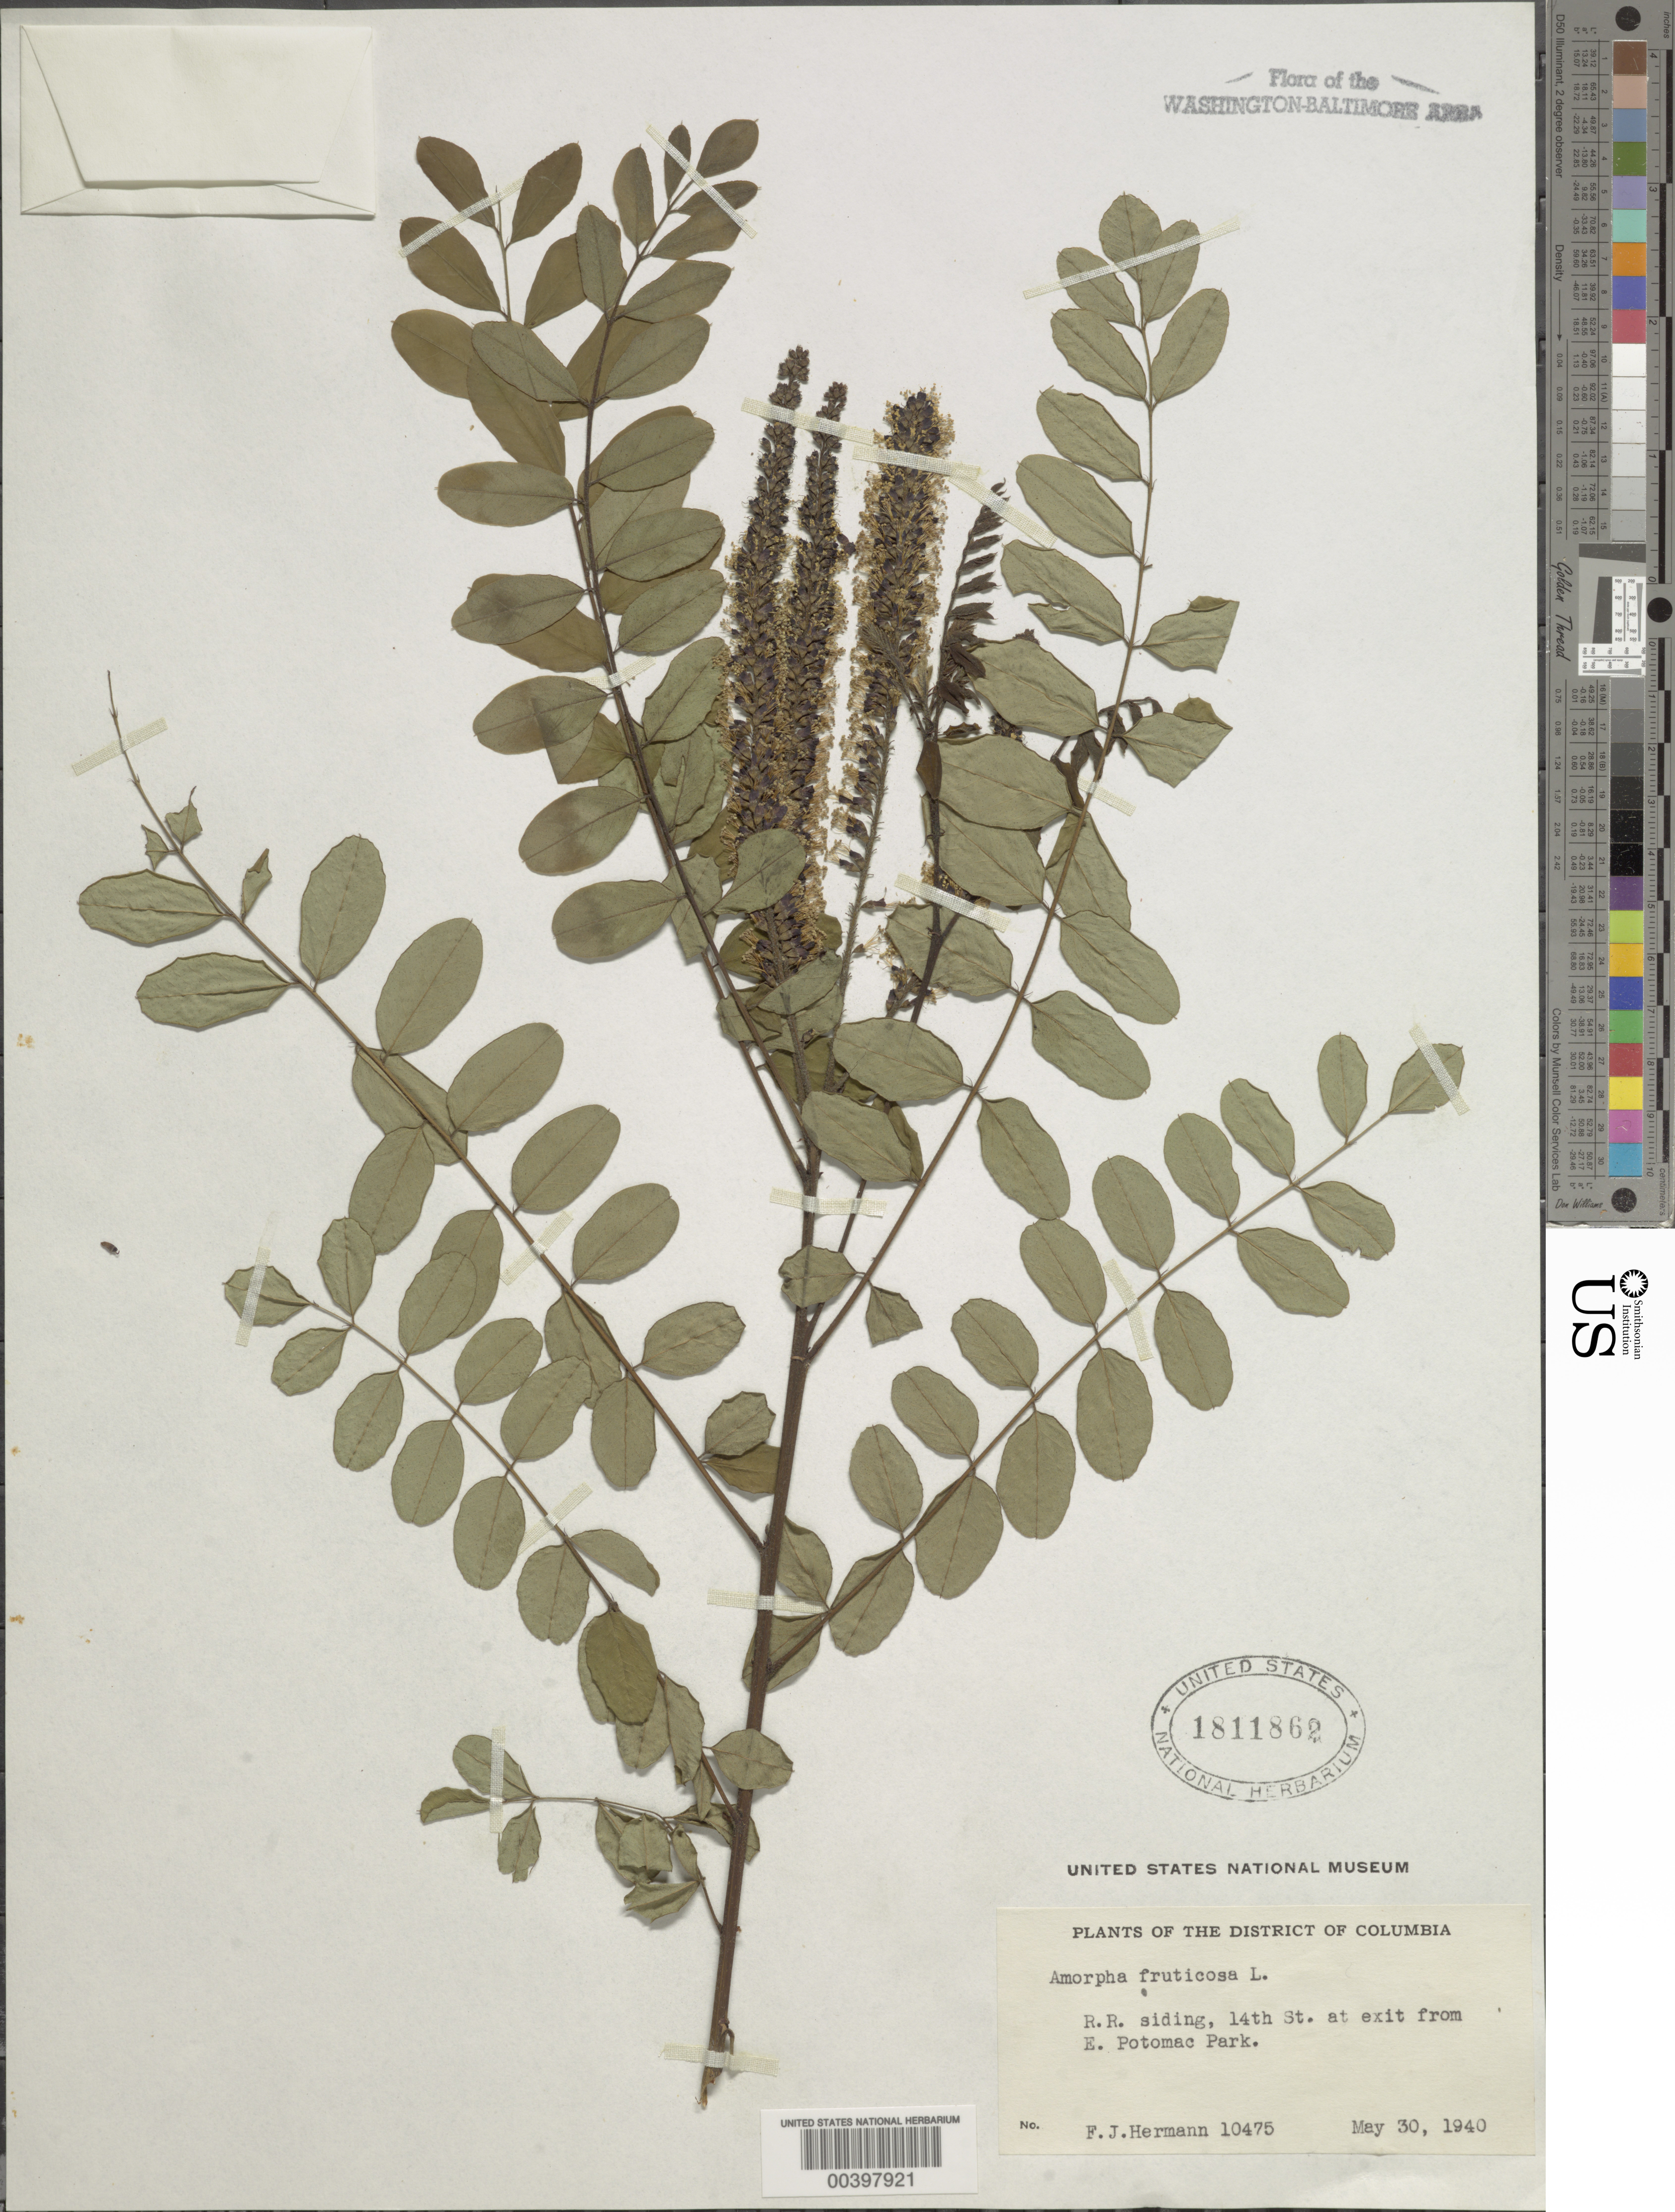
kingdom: Plantae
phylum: Tracheophyta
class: Magnoliopsida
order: Fabales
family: Fabaceae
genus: Amorpha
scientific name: Amorpha fruticosa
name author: L.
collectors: F. J. Hermann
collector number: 10475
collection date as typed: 30 May 1940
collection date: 1940-05-30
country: United States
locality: Railroad, 14 St., exit from East Potomac Park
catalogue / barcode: US 1811862